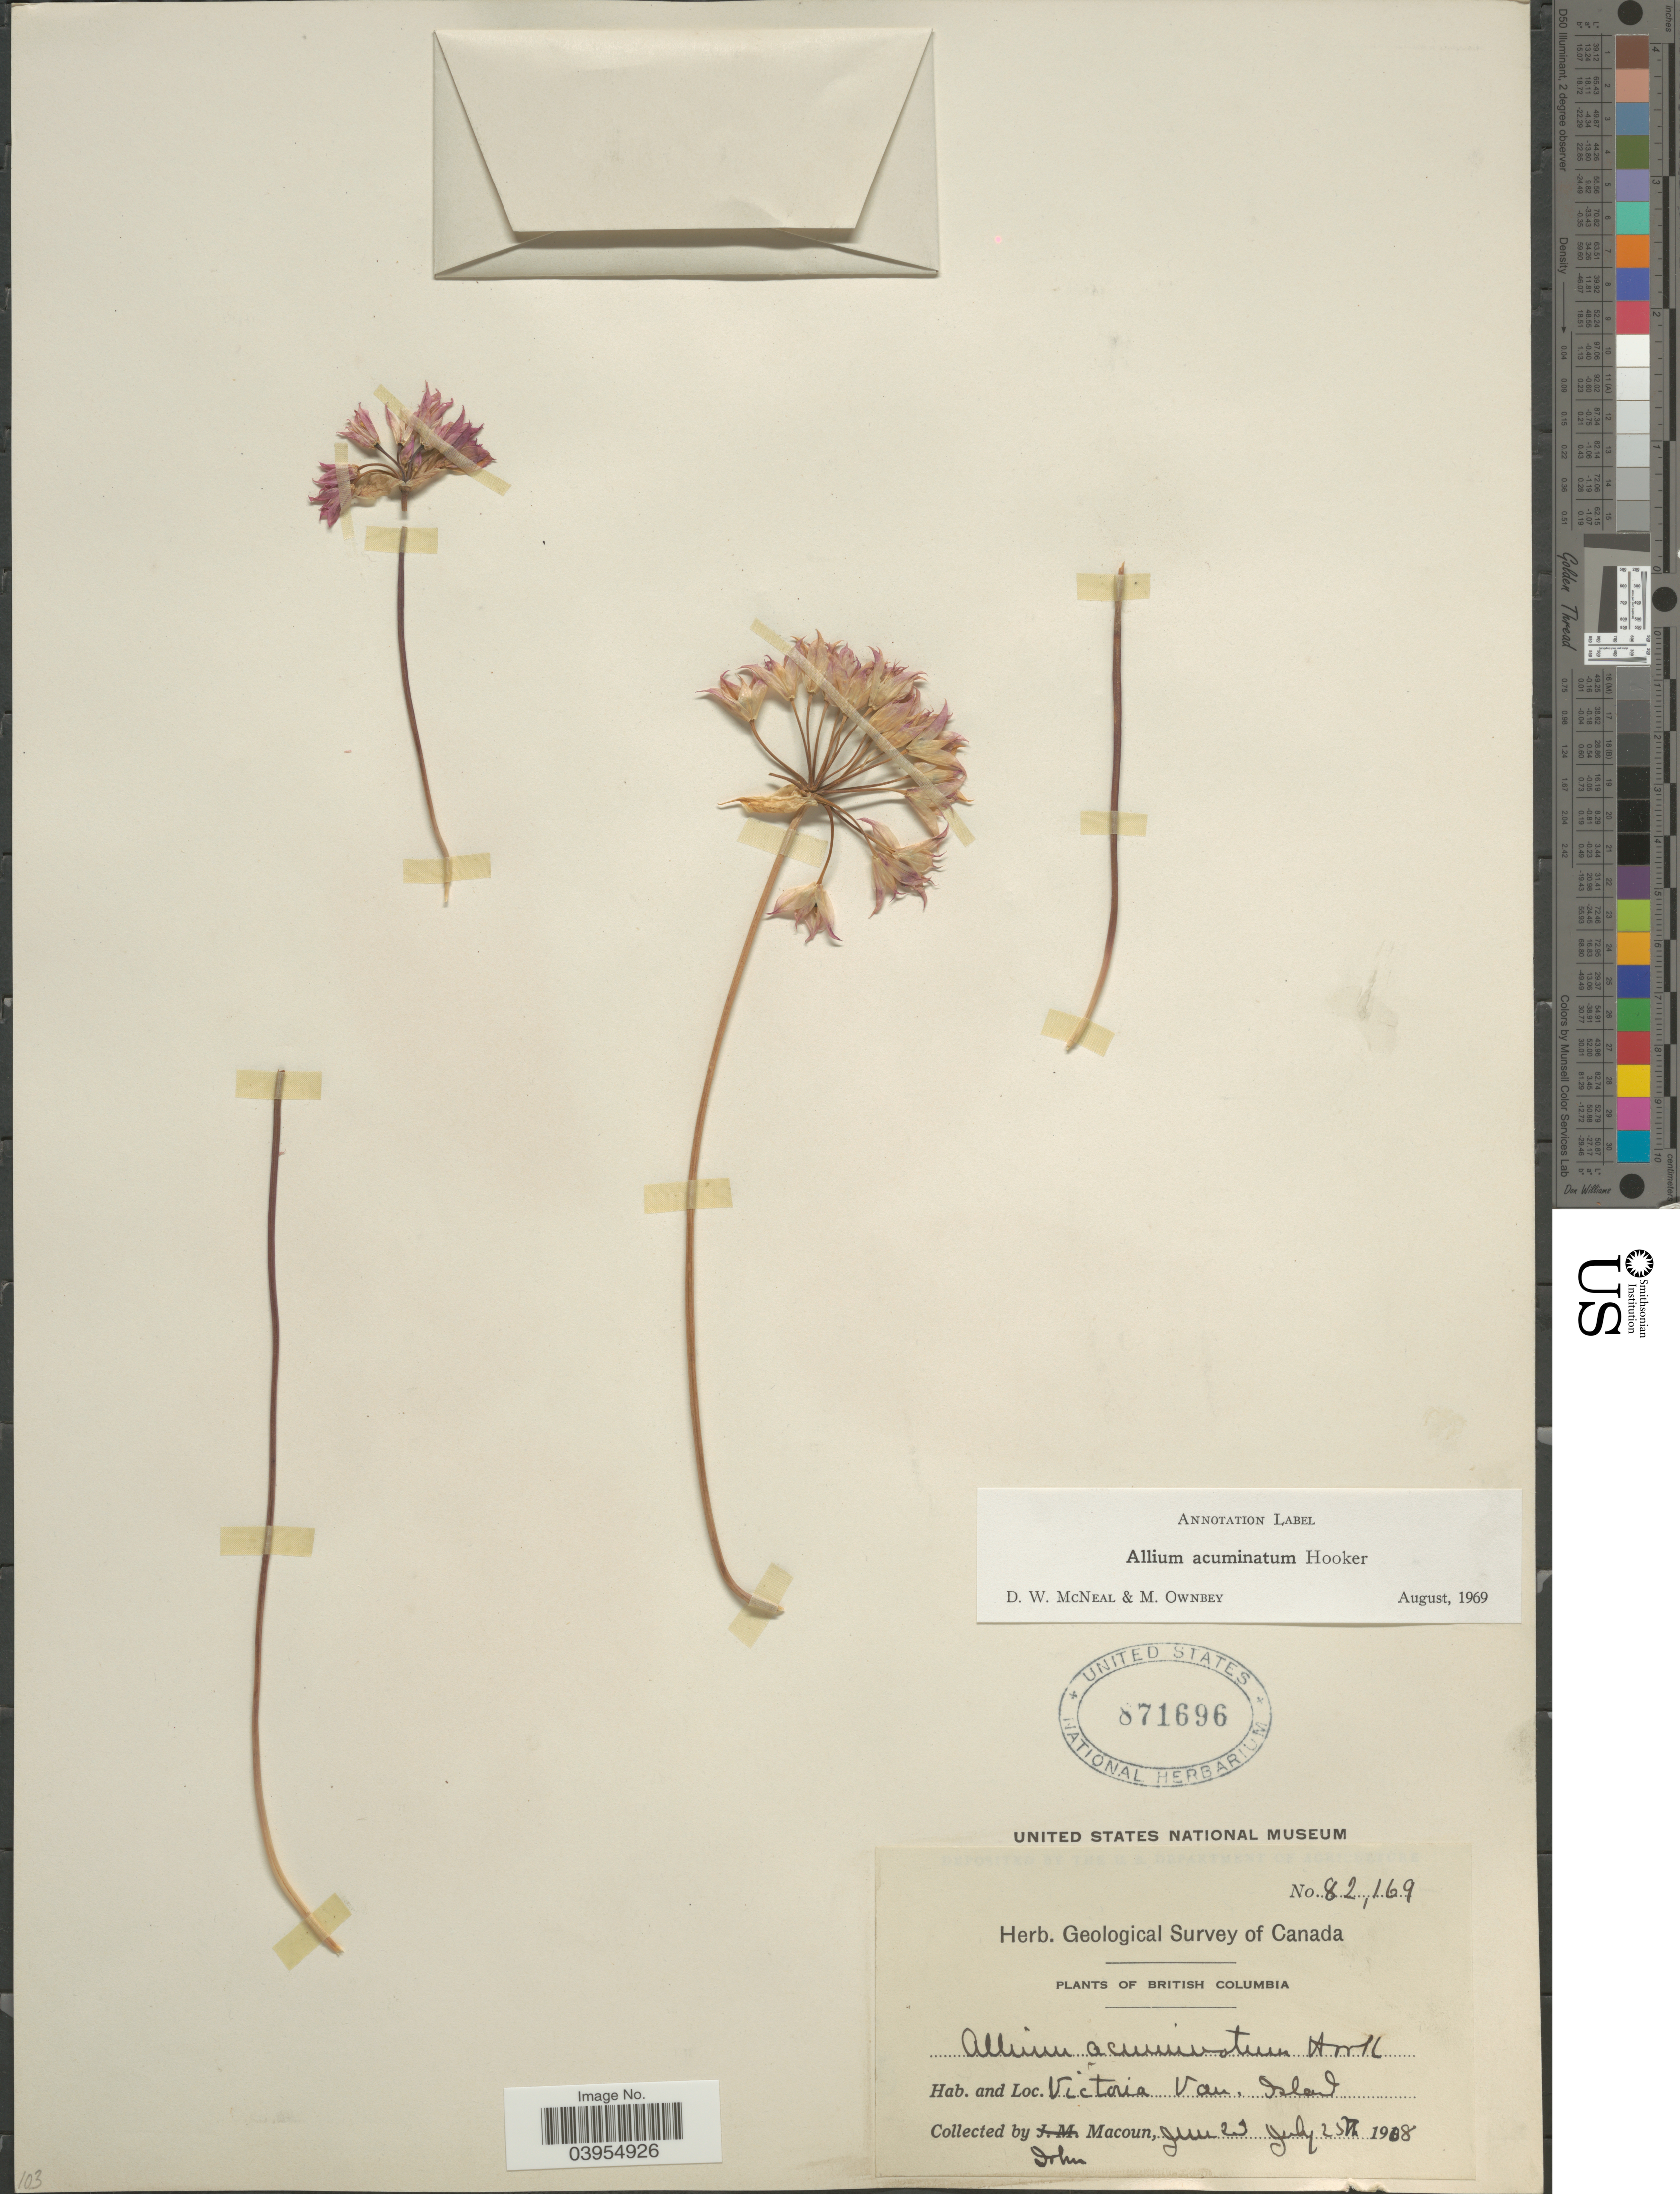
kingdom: Plantae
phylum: Tracheophyta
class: Liliopsida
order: Asparagales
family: Amaryllidaceae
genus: Allium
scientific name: Allium acuminatum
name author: Hook.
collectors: J. Macoun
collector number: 82169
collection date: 1908-06-25/1908-07-25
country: Canada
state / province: British Columbia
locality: Victoria Van. Island.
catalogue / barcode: US 871696